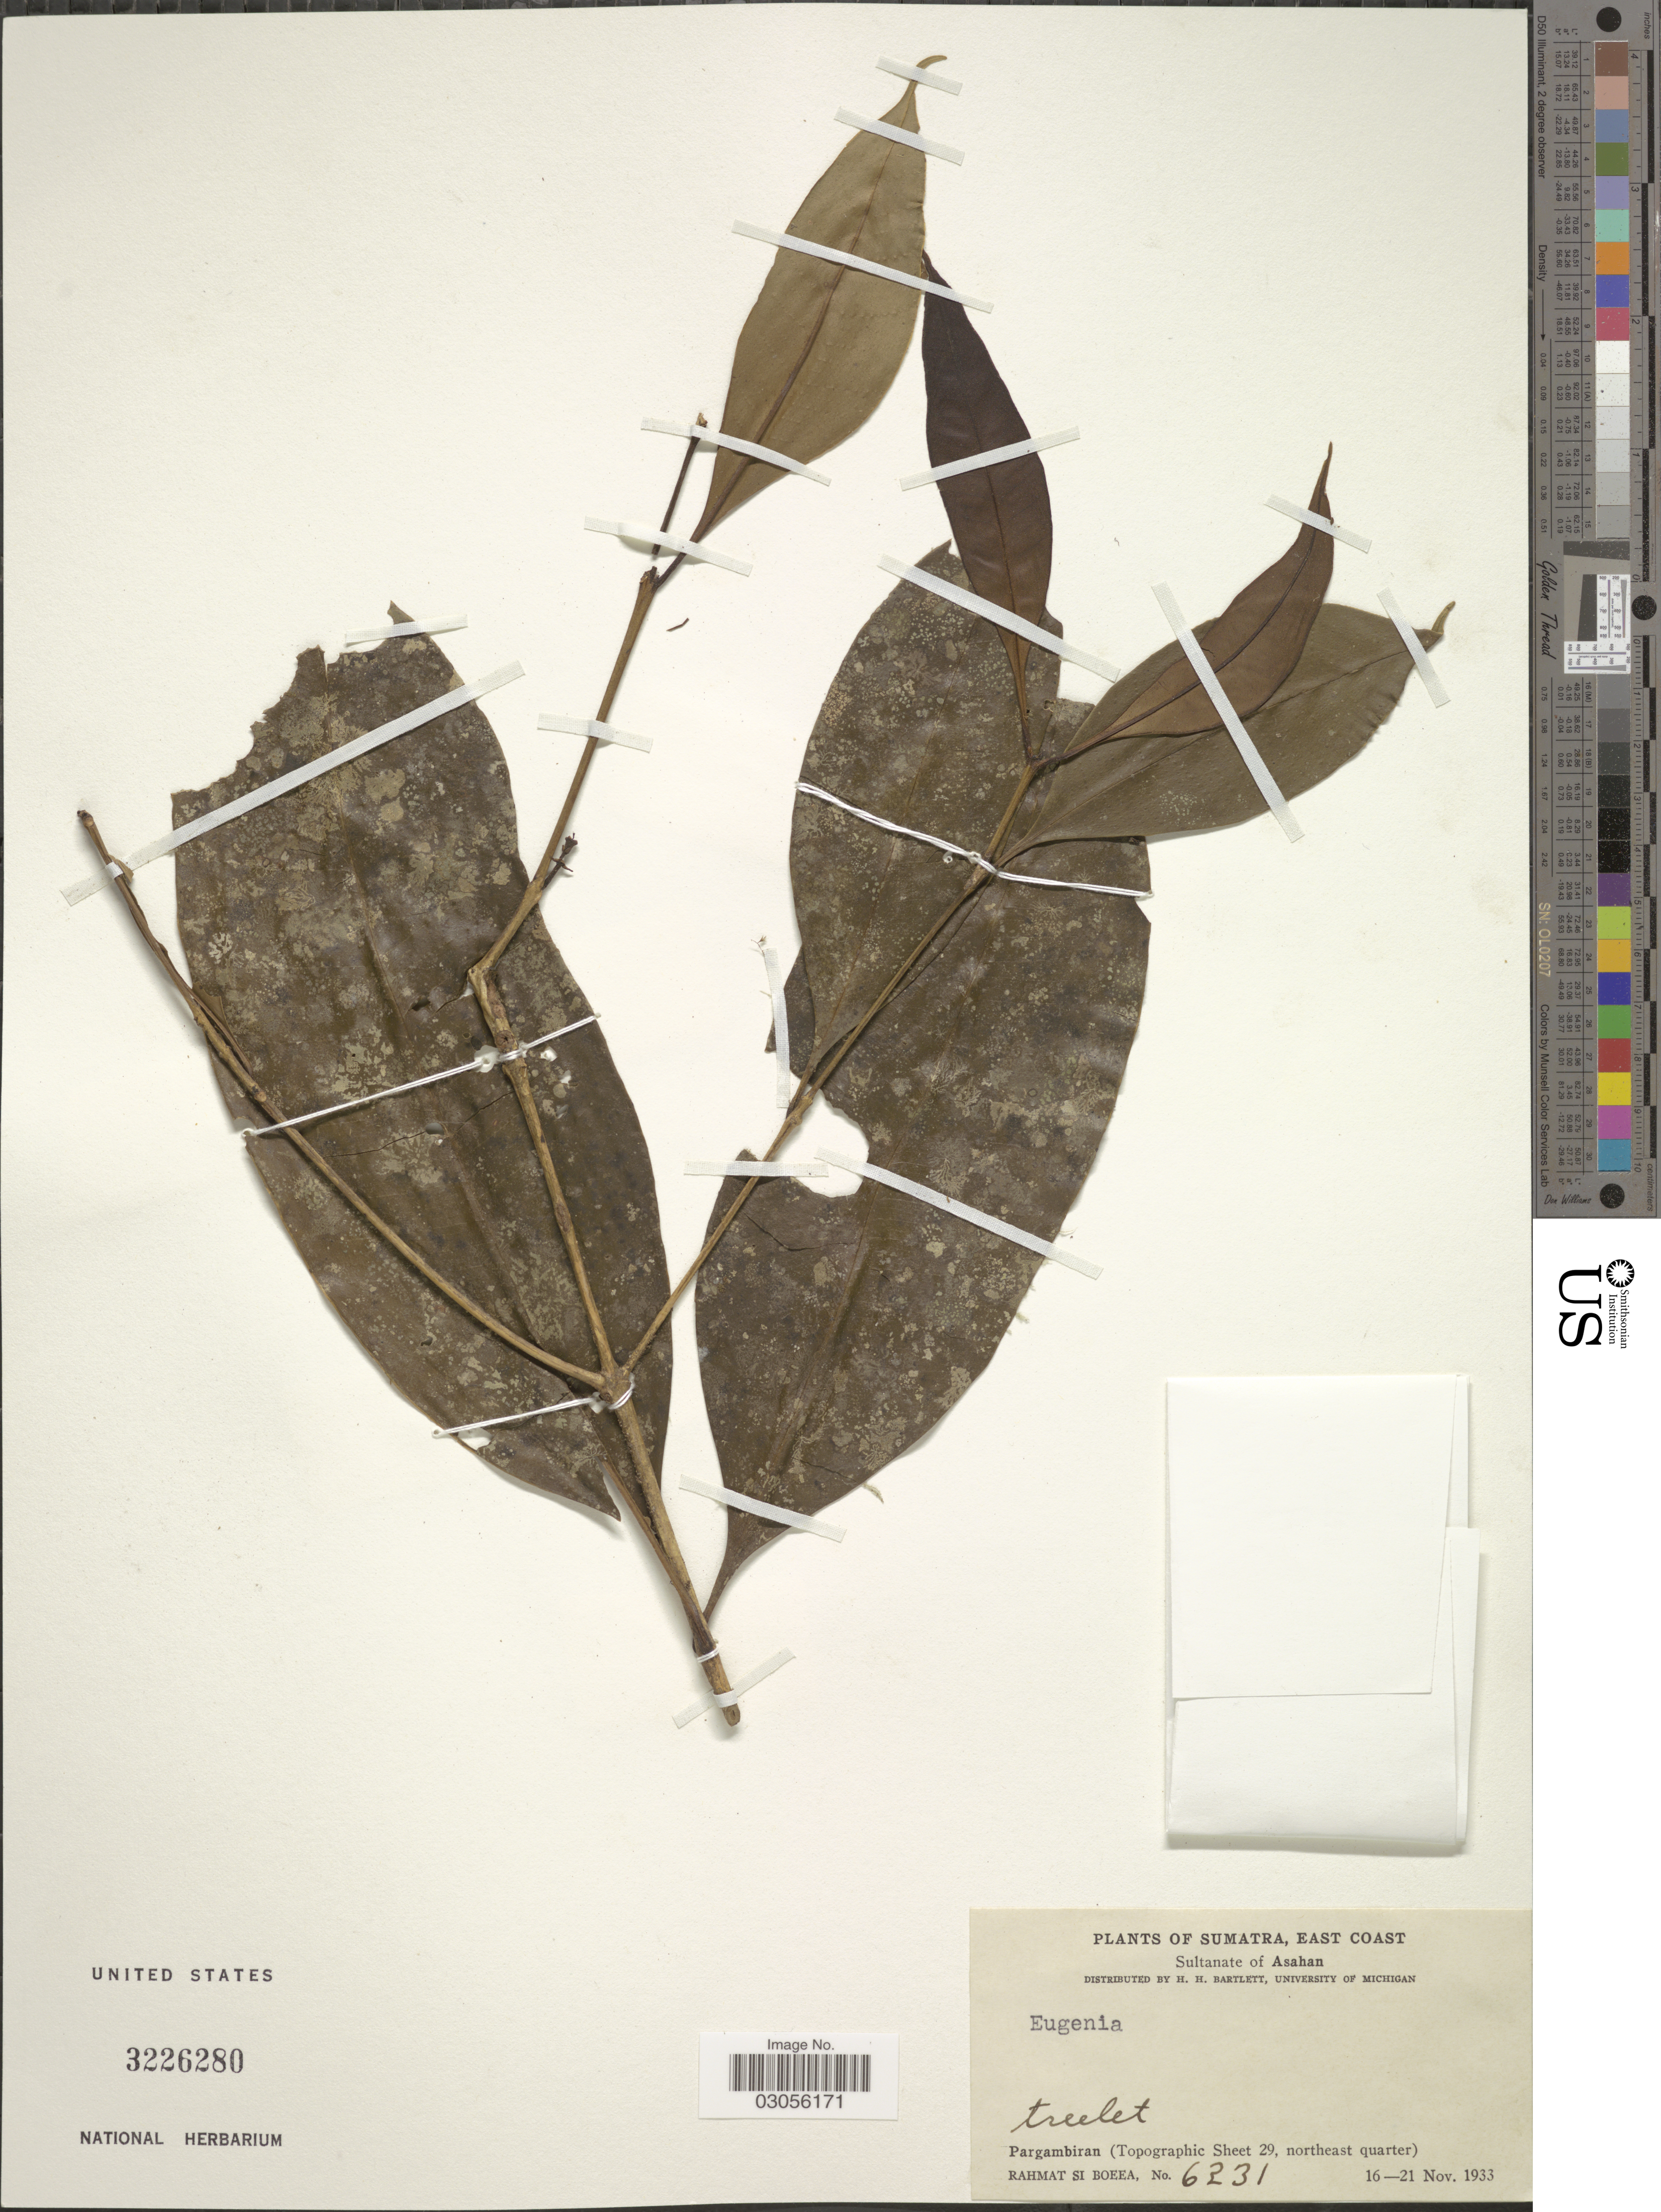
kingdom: Plantae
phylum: Tracheophyta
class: Magnoliopsida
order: Myrtales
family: Myrtaceae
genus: Eugenia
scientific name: Eugenia sp.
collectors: Rahmat Si Boeea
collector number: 6231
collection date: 1933-11-16/1933-11-21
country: Indonesia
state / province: Sumatra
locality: East Coast. Sultanate of Asahan. Pargambiran (Topographic Sheet 29, northeast quarter).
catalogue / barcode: US 3226280